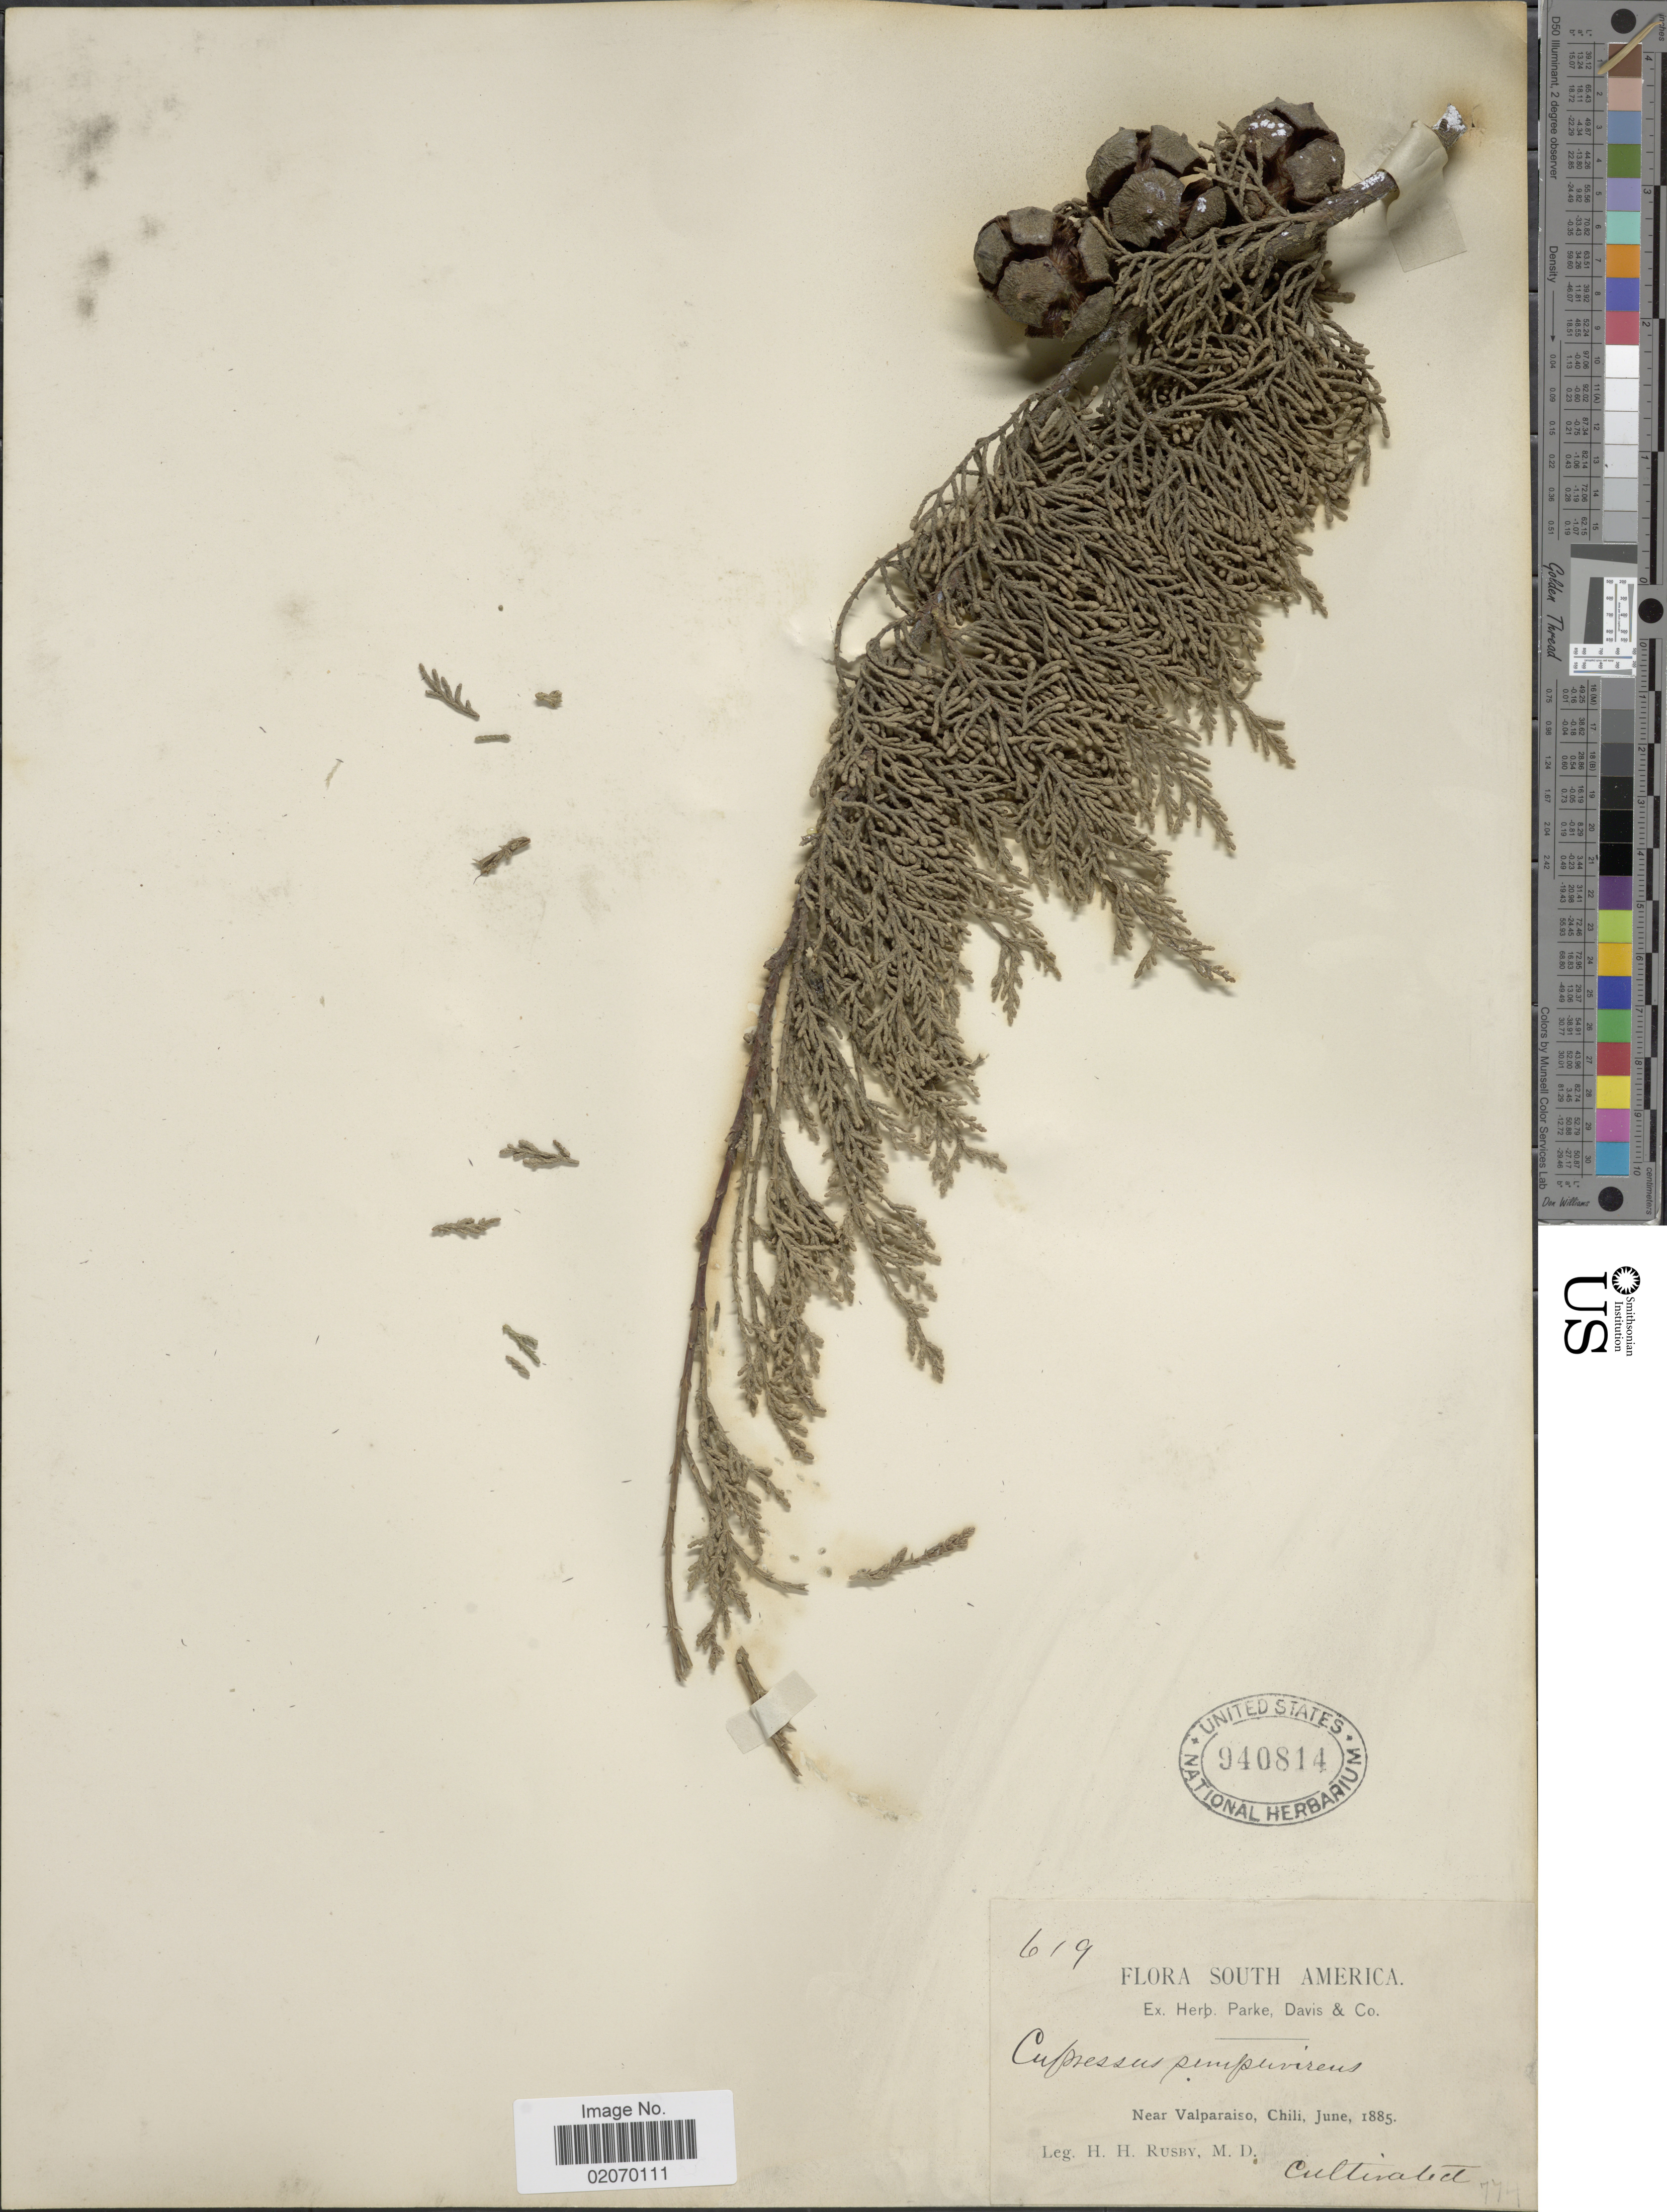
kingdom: Plantae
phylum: Tracheophyta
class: Pinopsida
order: Pinales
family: Cupressaceae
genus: Cupressus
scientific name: Cupressus sempervirens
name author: L.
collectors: H. H. Rusby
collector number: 619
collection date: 1885-06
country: Chile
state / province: Valparaíso (V)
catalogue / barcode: US 940814